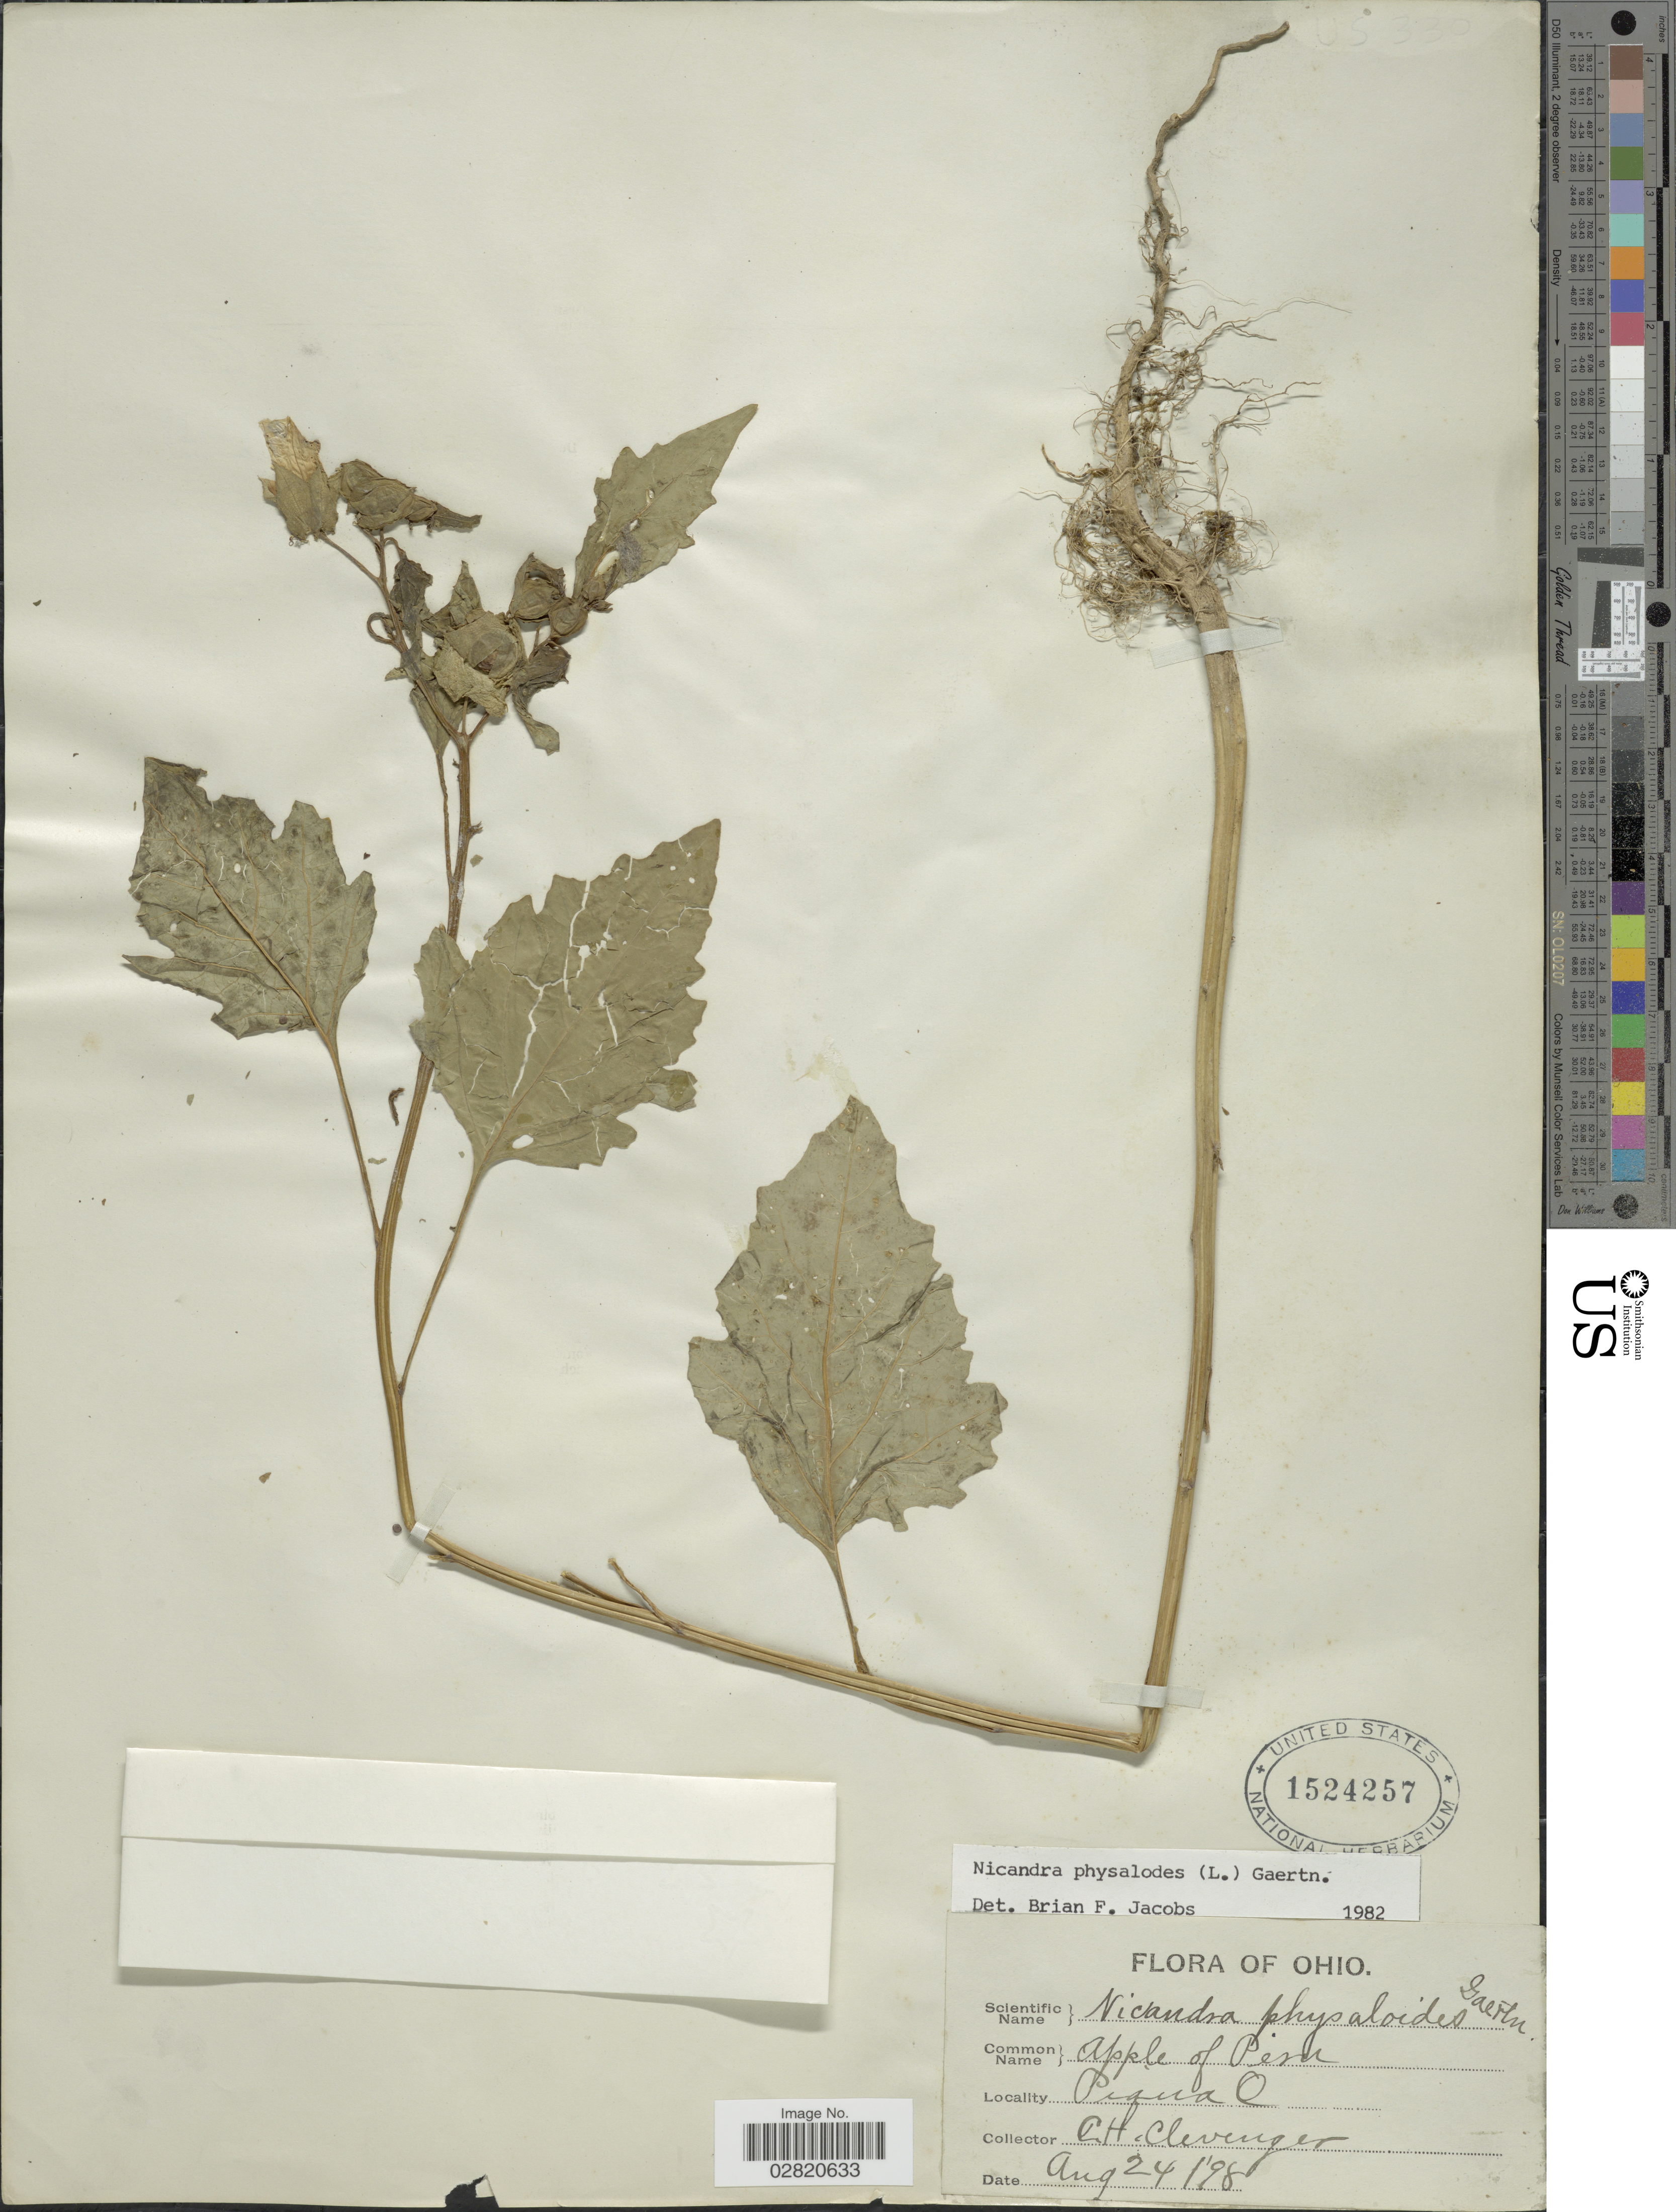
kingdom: Plantae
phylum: Tracheophyta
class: Magnoliopsida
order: Solanales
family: Solanaceae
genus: Nicandra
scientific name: Nicandra physalodes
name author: (L.) Gaertn.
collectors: C. H. Clevenger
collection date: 1998-08-24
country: United States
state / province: Ohio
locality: Piqua Co.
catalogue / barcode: US 1524257